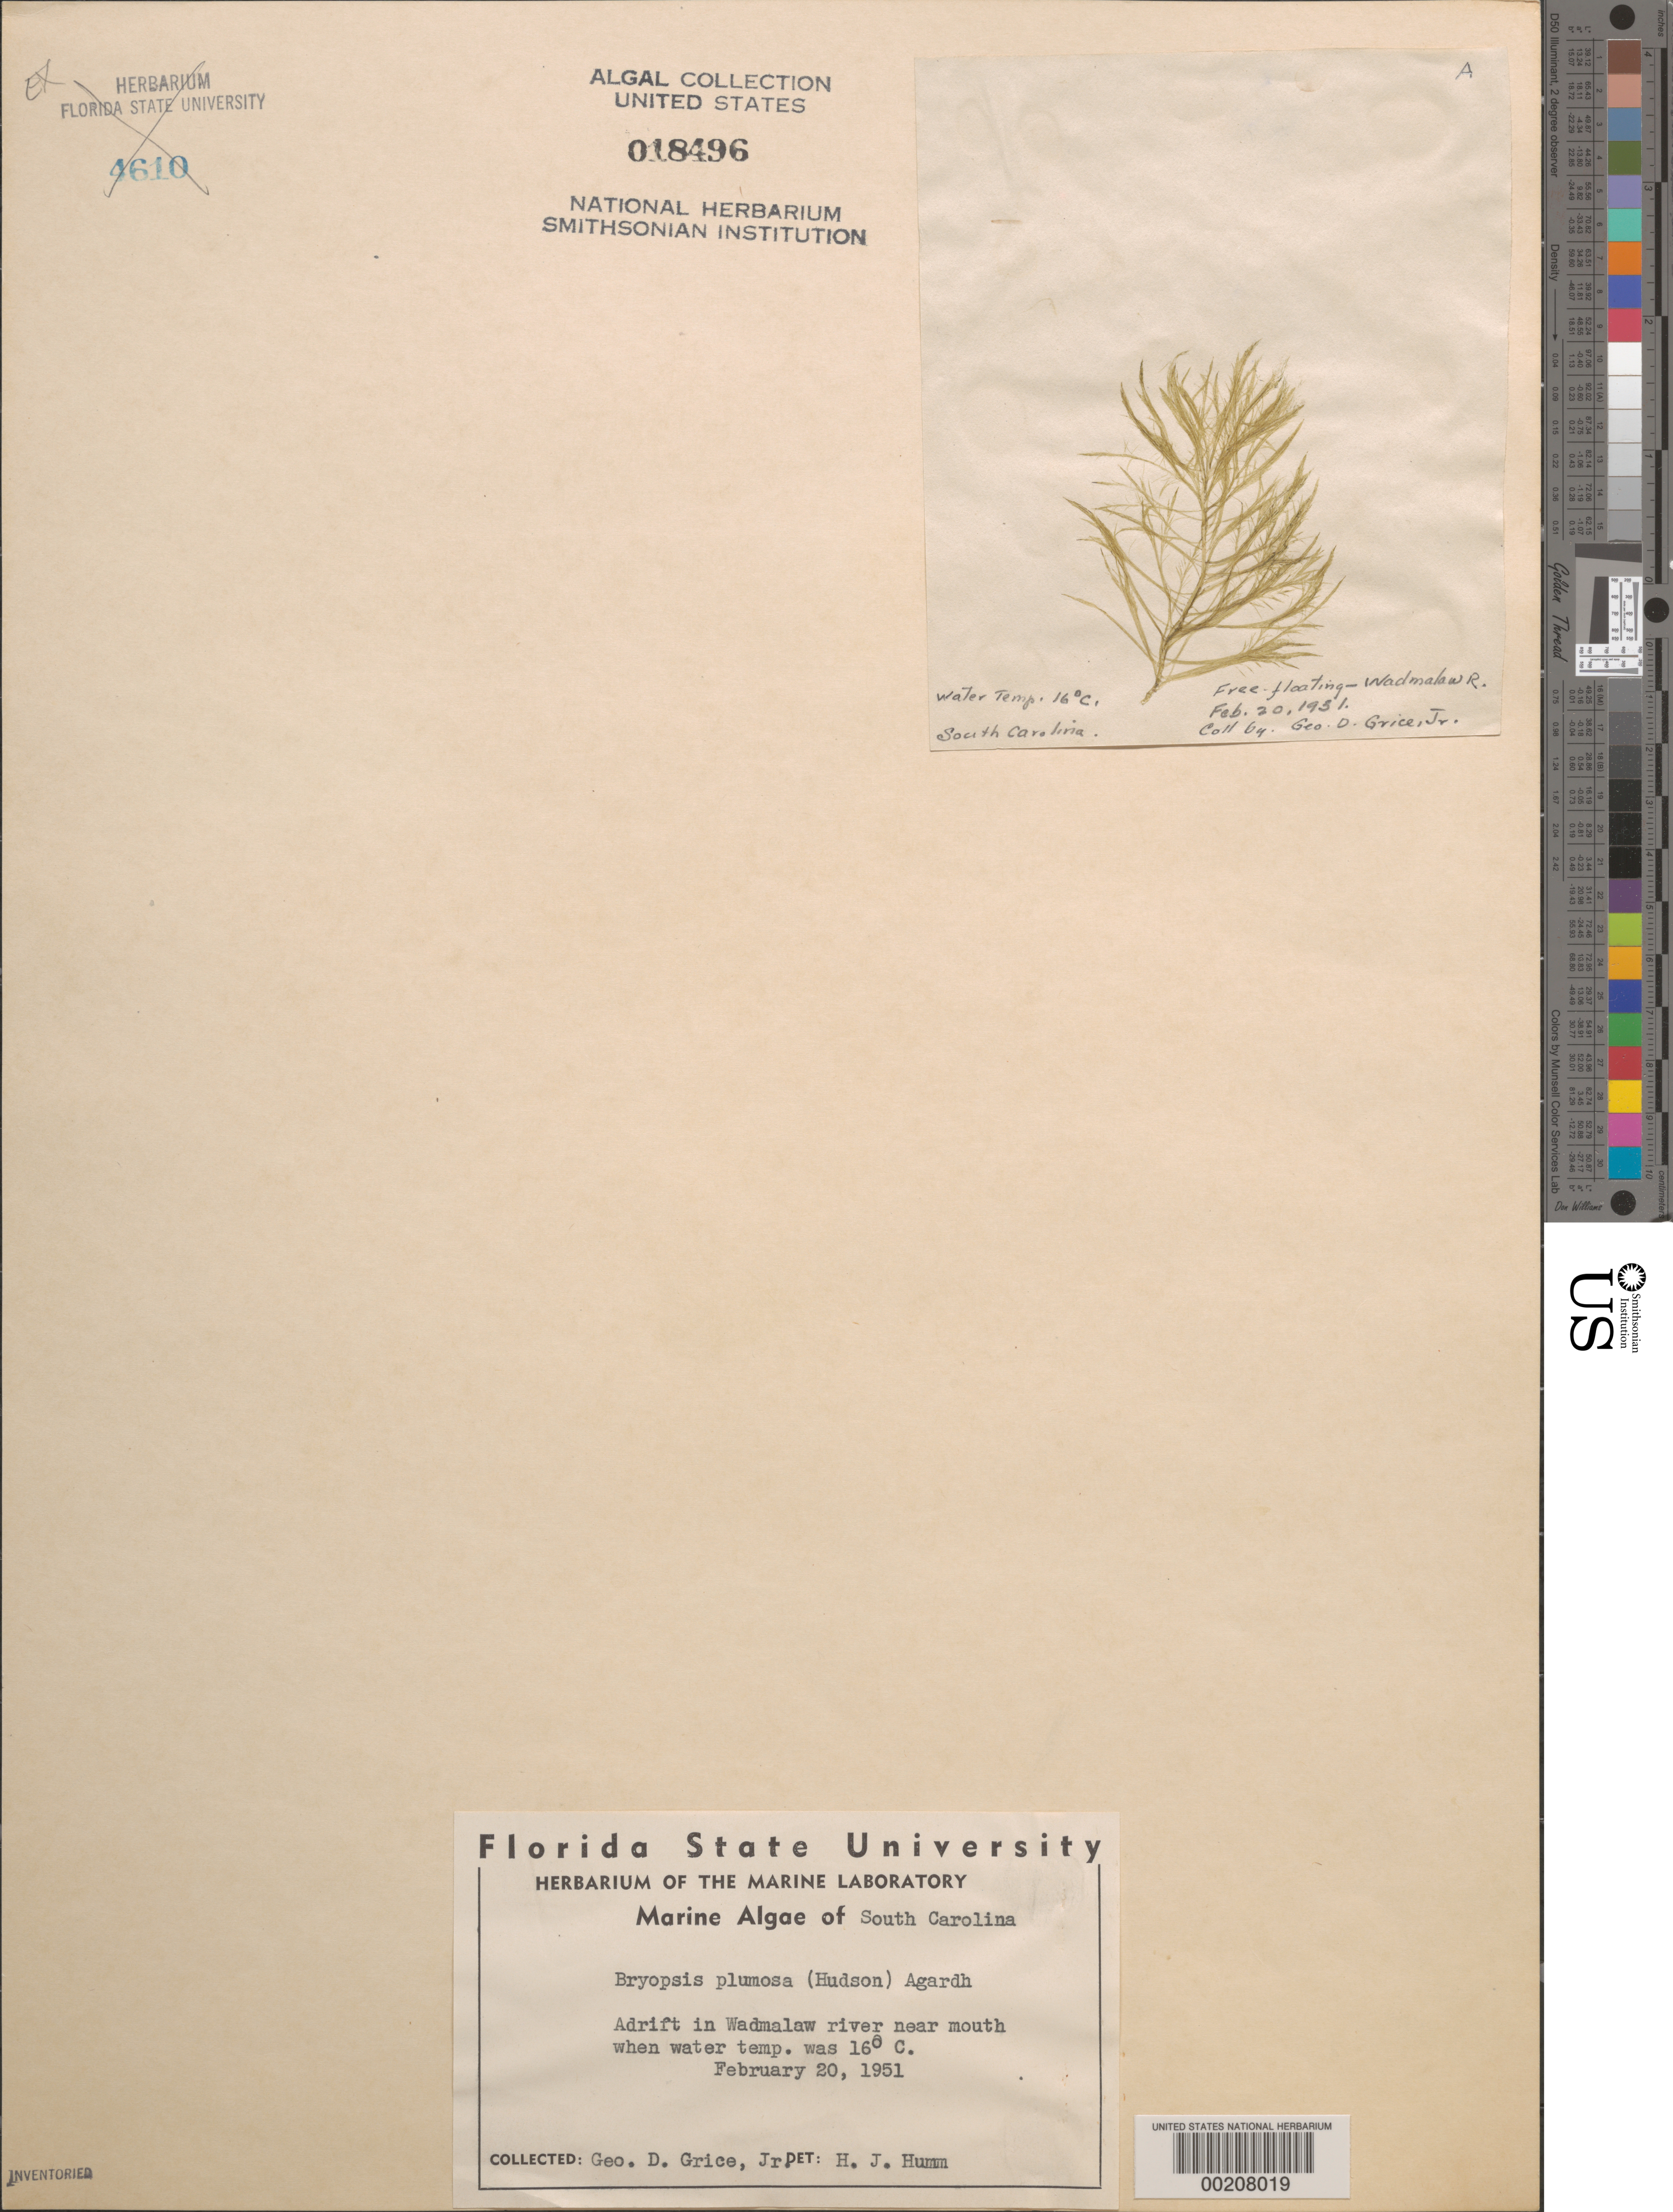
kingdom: Plantae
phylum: Chlorophyta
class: Ulvophyceae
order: Bryopsidales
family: Bryopsidaceae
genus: Bryopsis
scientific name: Bryopsis plumosa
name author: (Huds.) C. Agardh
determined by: Humm, Harold J.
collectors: G. Grice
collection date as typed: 20 Feb 1951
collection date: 1951-02-20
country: United States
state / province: South Carolina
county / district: Charleston County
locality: Wadmalaw River near mouth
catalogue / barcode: US 18496